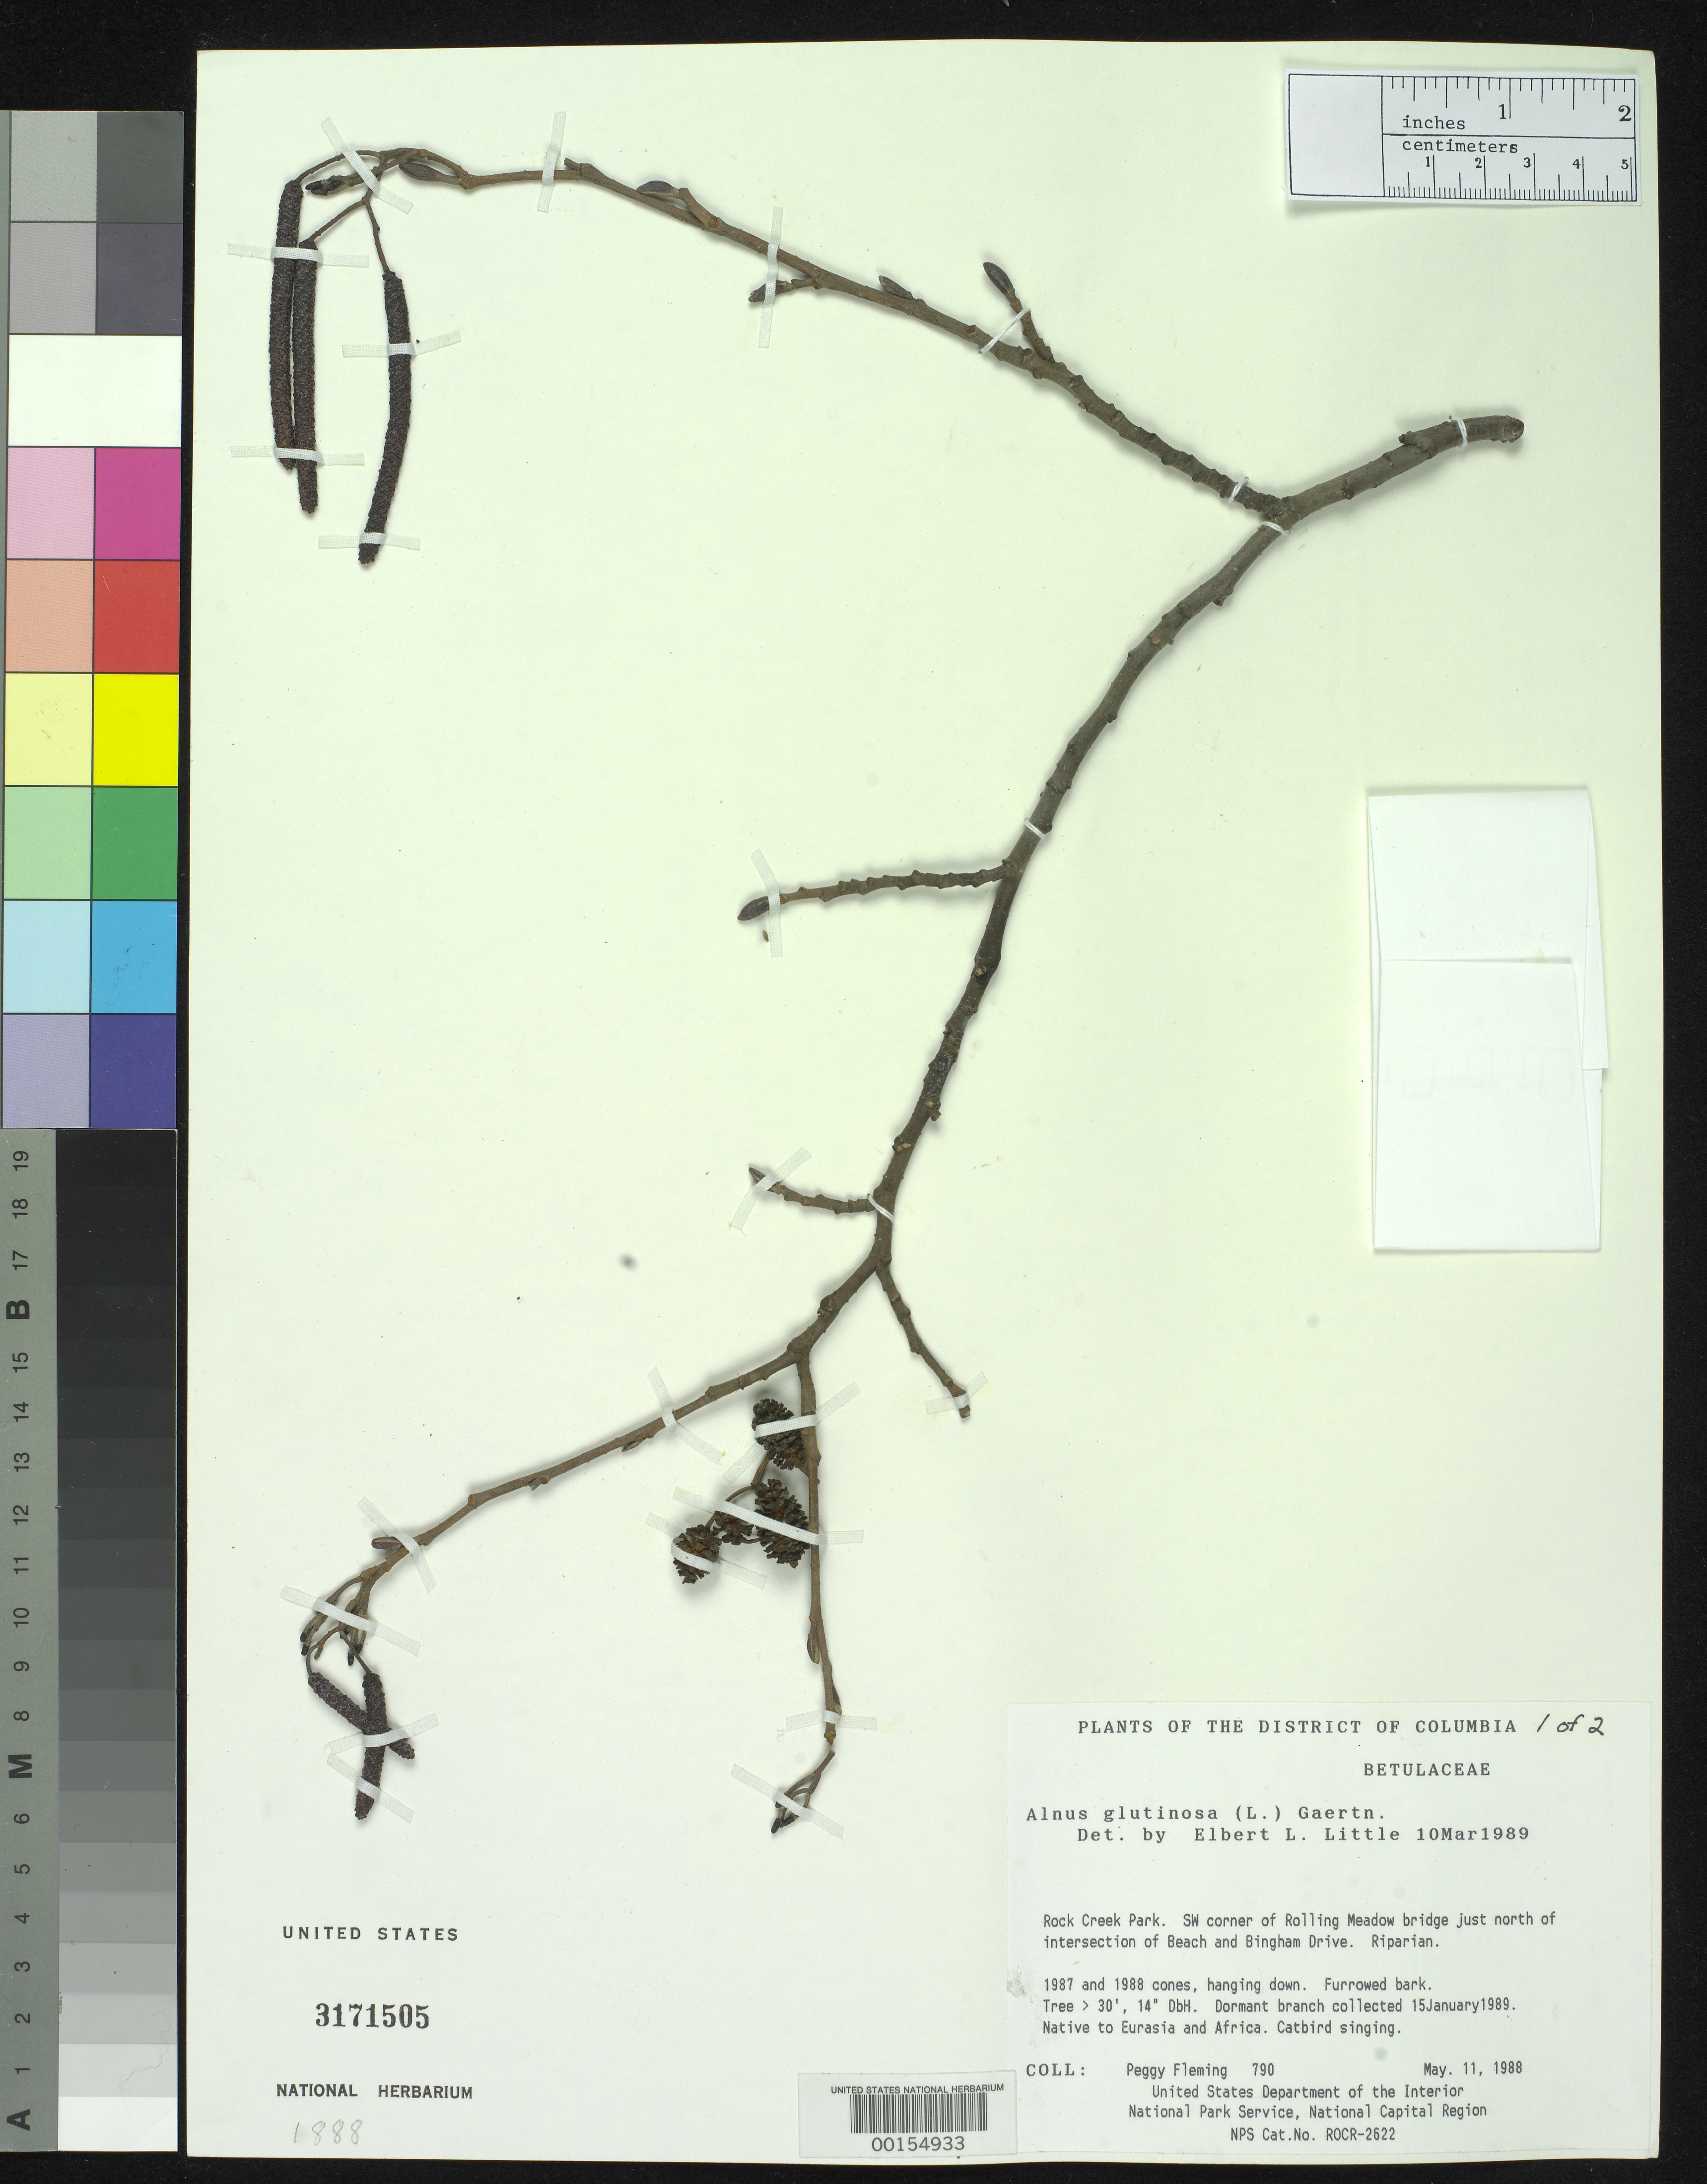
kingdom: Plantae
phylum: Tracheophyta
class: Magnoliopsida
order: Fagales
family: Betulaceae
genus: Alnus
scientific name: Alnus glutinosa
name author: (L.) Gaertn.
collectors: P. Fleming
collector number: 790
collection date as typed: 11 May 1988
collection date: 1988-05-11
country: United States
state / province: District of Columbia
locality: Rock Creek Park, SW corner of Rolling Meadow Bridge just N of intersection of Beach and Bingham Dr. Rock Creek Park & vicinity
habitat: Riparian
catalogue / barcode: US 3171505